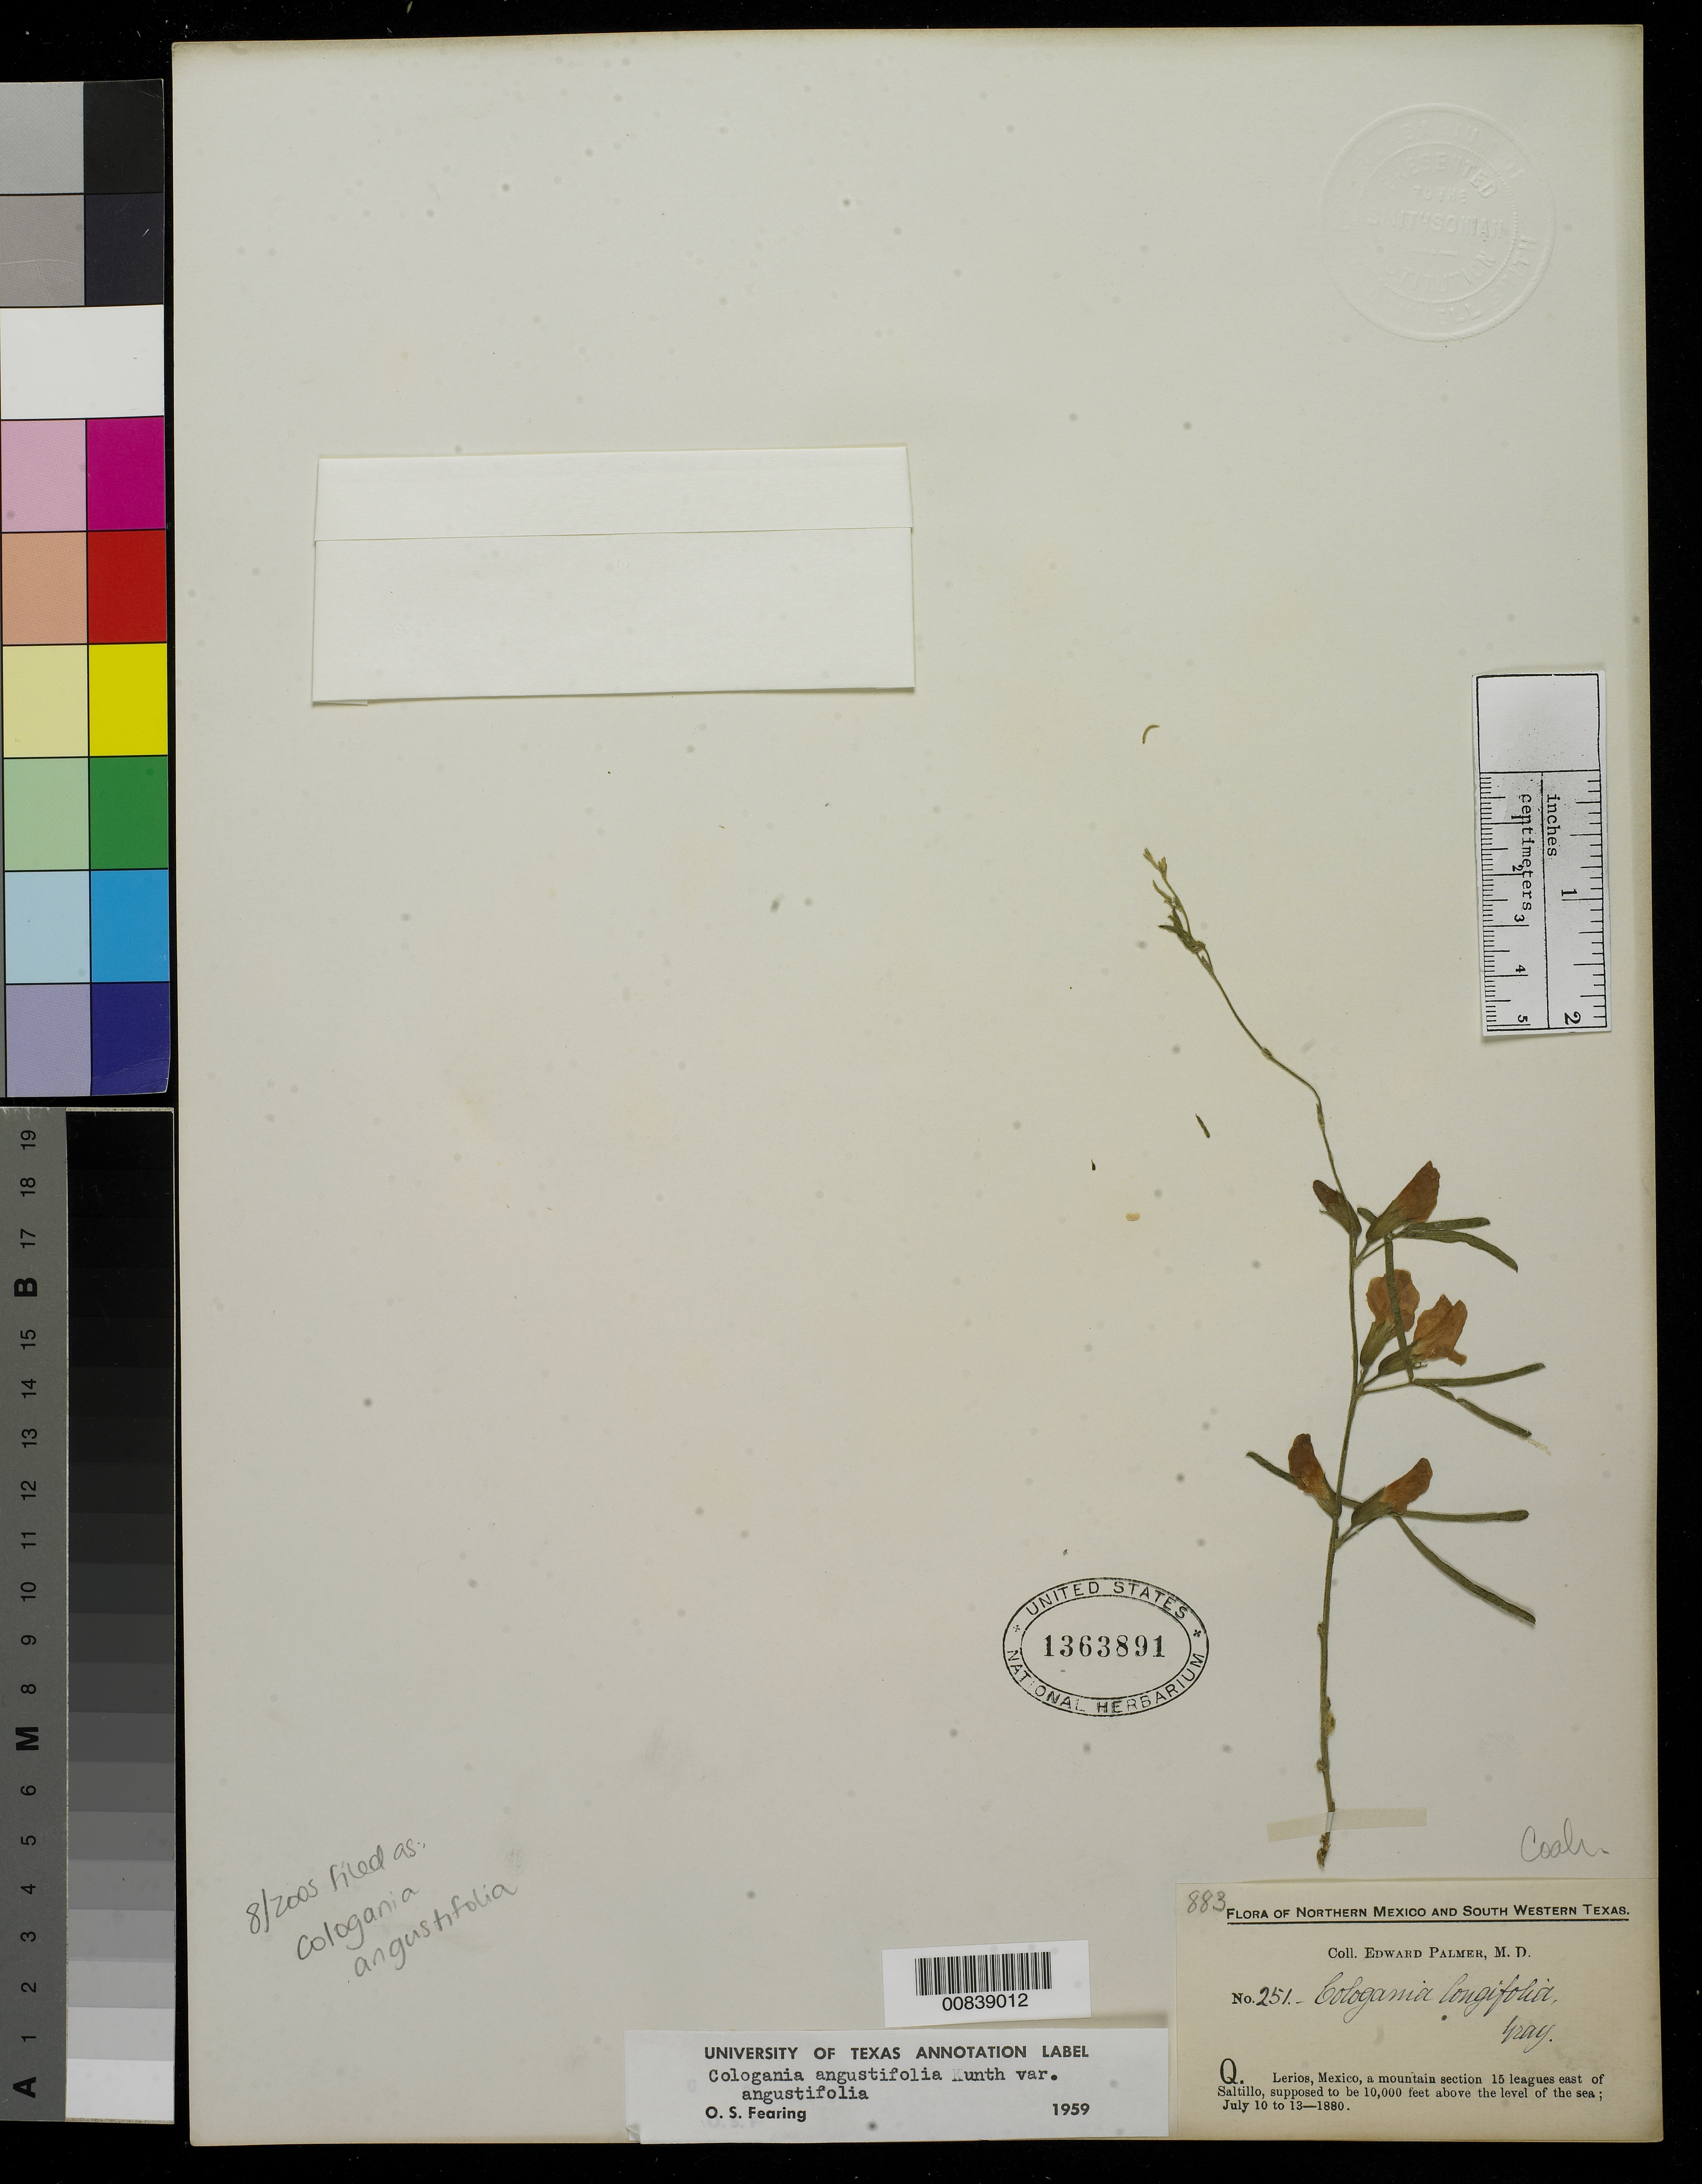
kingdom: Plantae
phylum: Tracheophyta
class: Magnoliopsida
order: Fabales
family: Fabaceae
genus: Cologania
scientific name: Cologania angustifolia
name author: Kunth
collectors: E. Palmer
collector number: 251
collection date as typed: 10 Jul 1880 to 13 Jul 1880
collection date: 1880-07-10/1880-07-13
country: Mexico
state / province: Coahuila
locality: Q. Lerios, a mountain section 15 leagues east of Saltillo, Coahuila.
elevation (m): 3048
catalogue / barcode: US 1363891